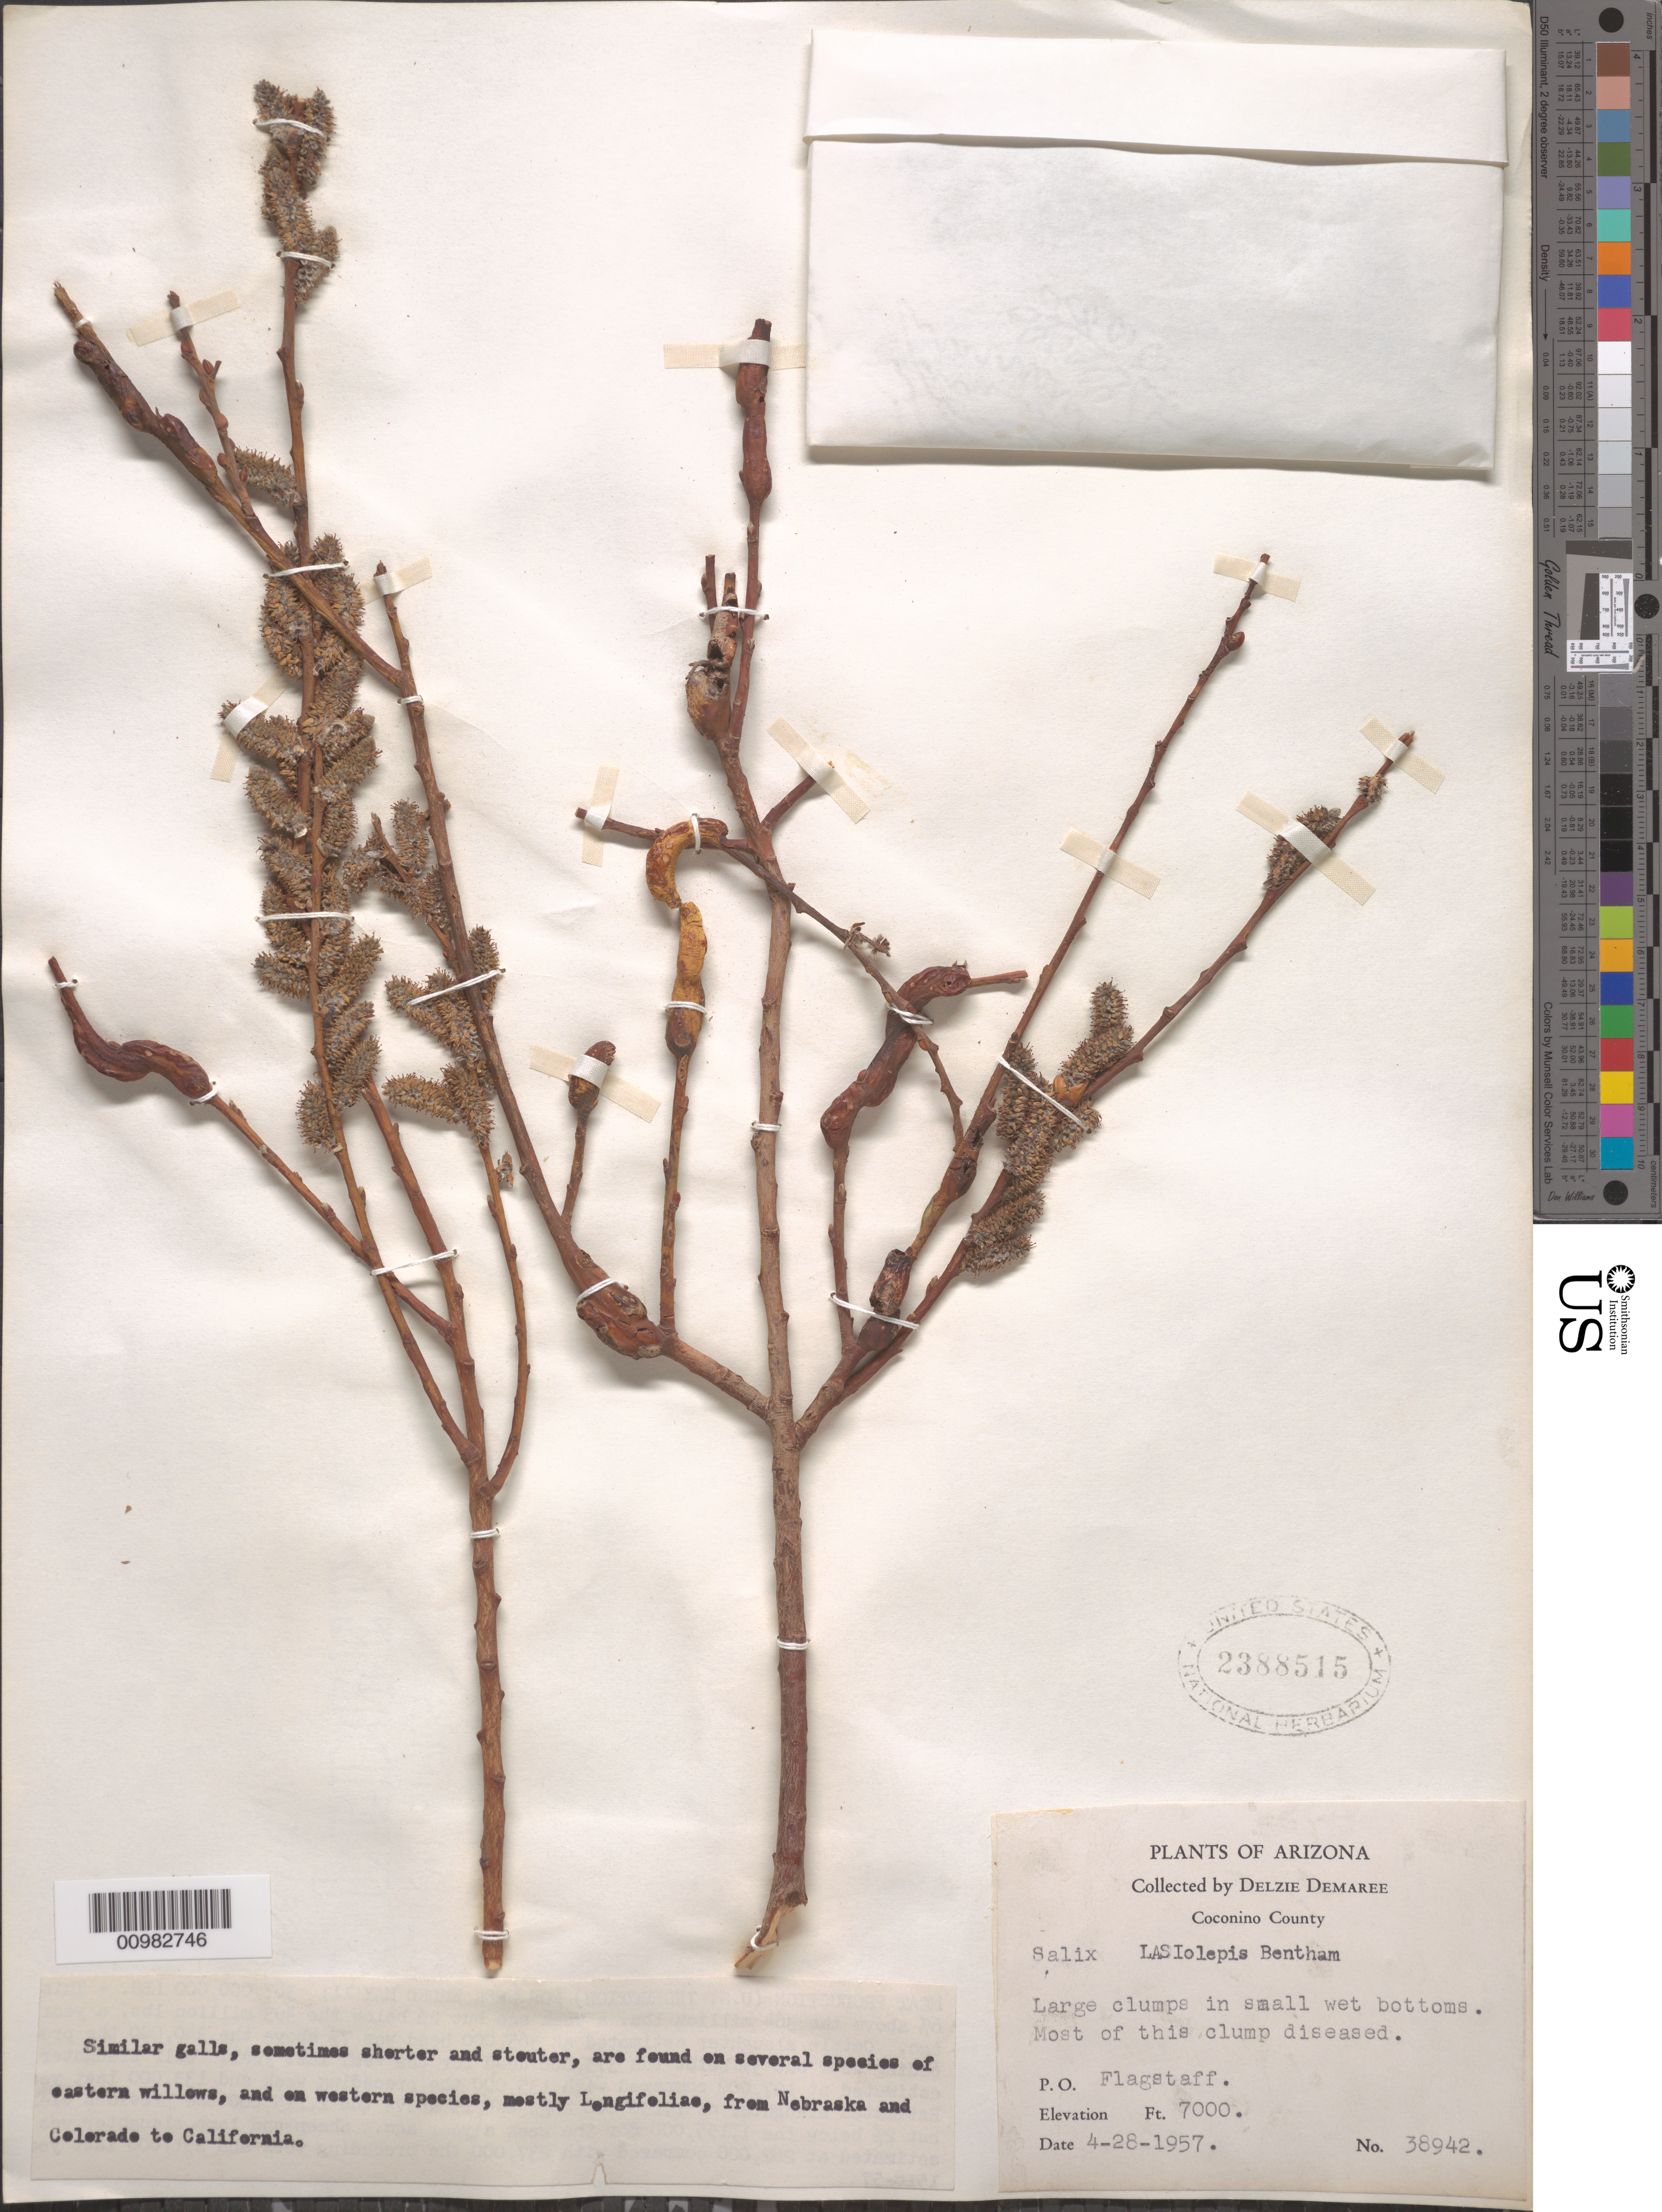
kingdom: Plantae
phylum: Tracheophyta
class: Magnoliopsida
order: Malpighiales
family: Salicaceae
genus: Salix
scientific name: Salix lasiolepis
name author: Benth.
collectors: D. Demaree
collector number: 38942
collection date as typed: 28 Apr 1957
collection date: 1957-04-28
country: United States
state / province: Arizona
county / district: Coconino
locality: Large clumps in small wet bottoms. Most diseased.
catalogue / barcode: US 2388515